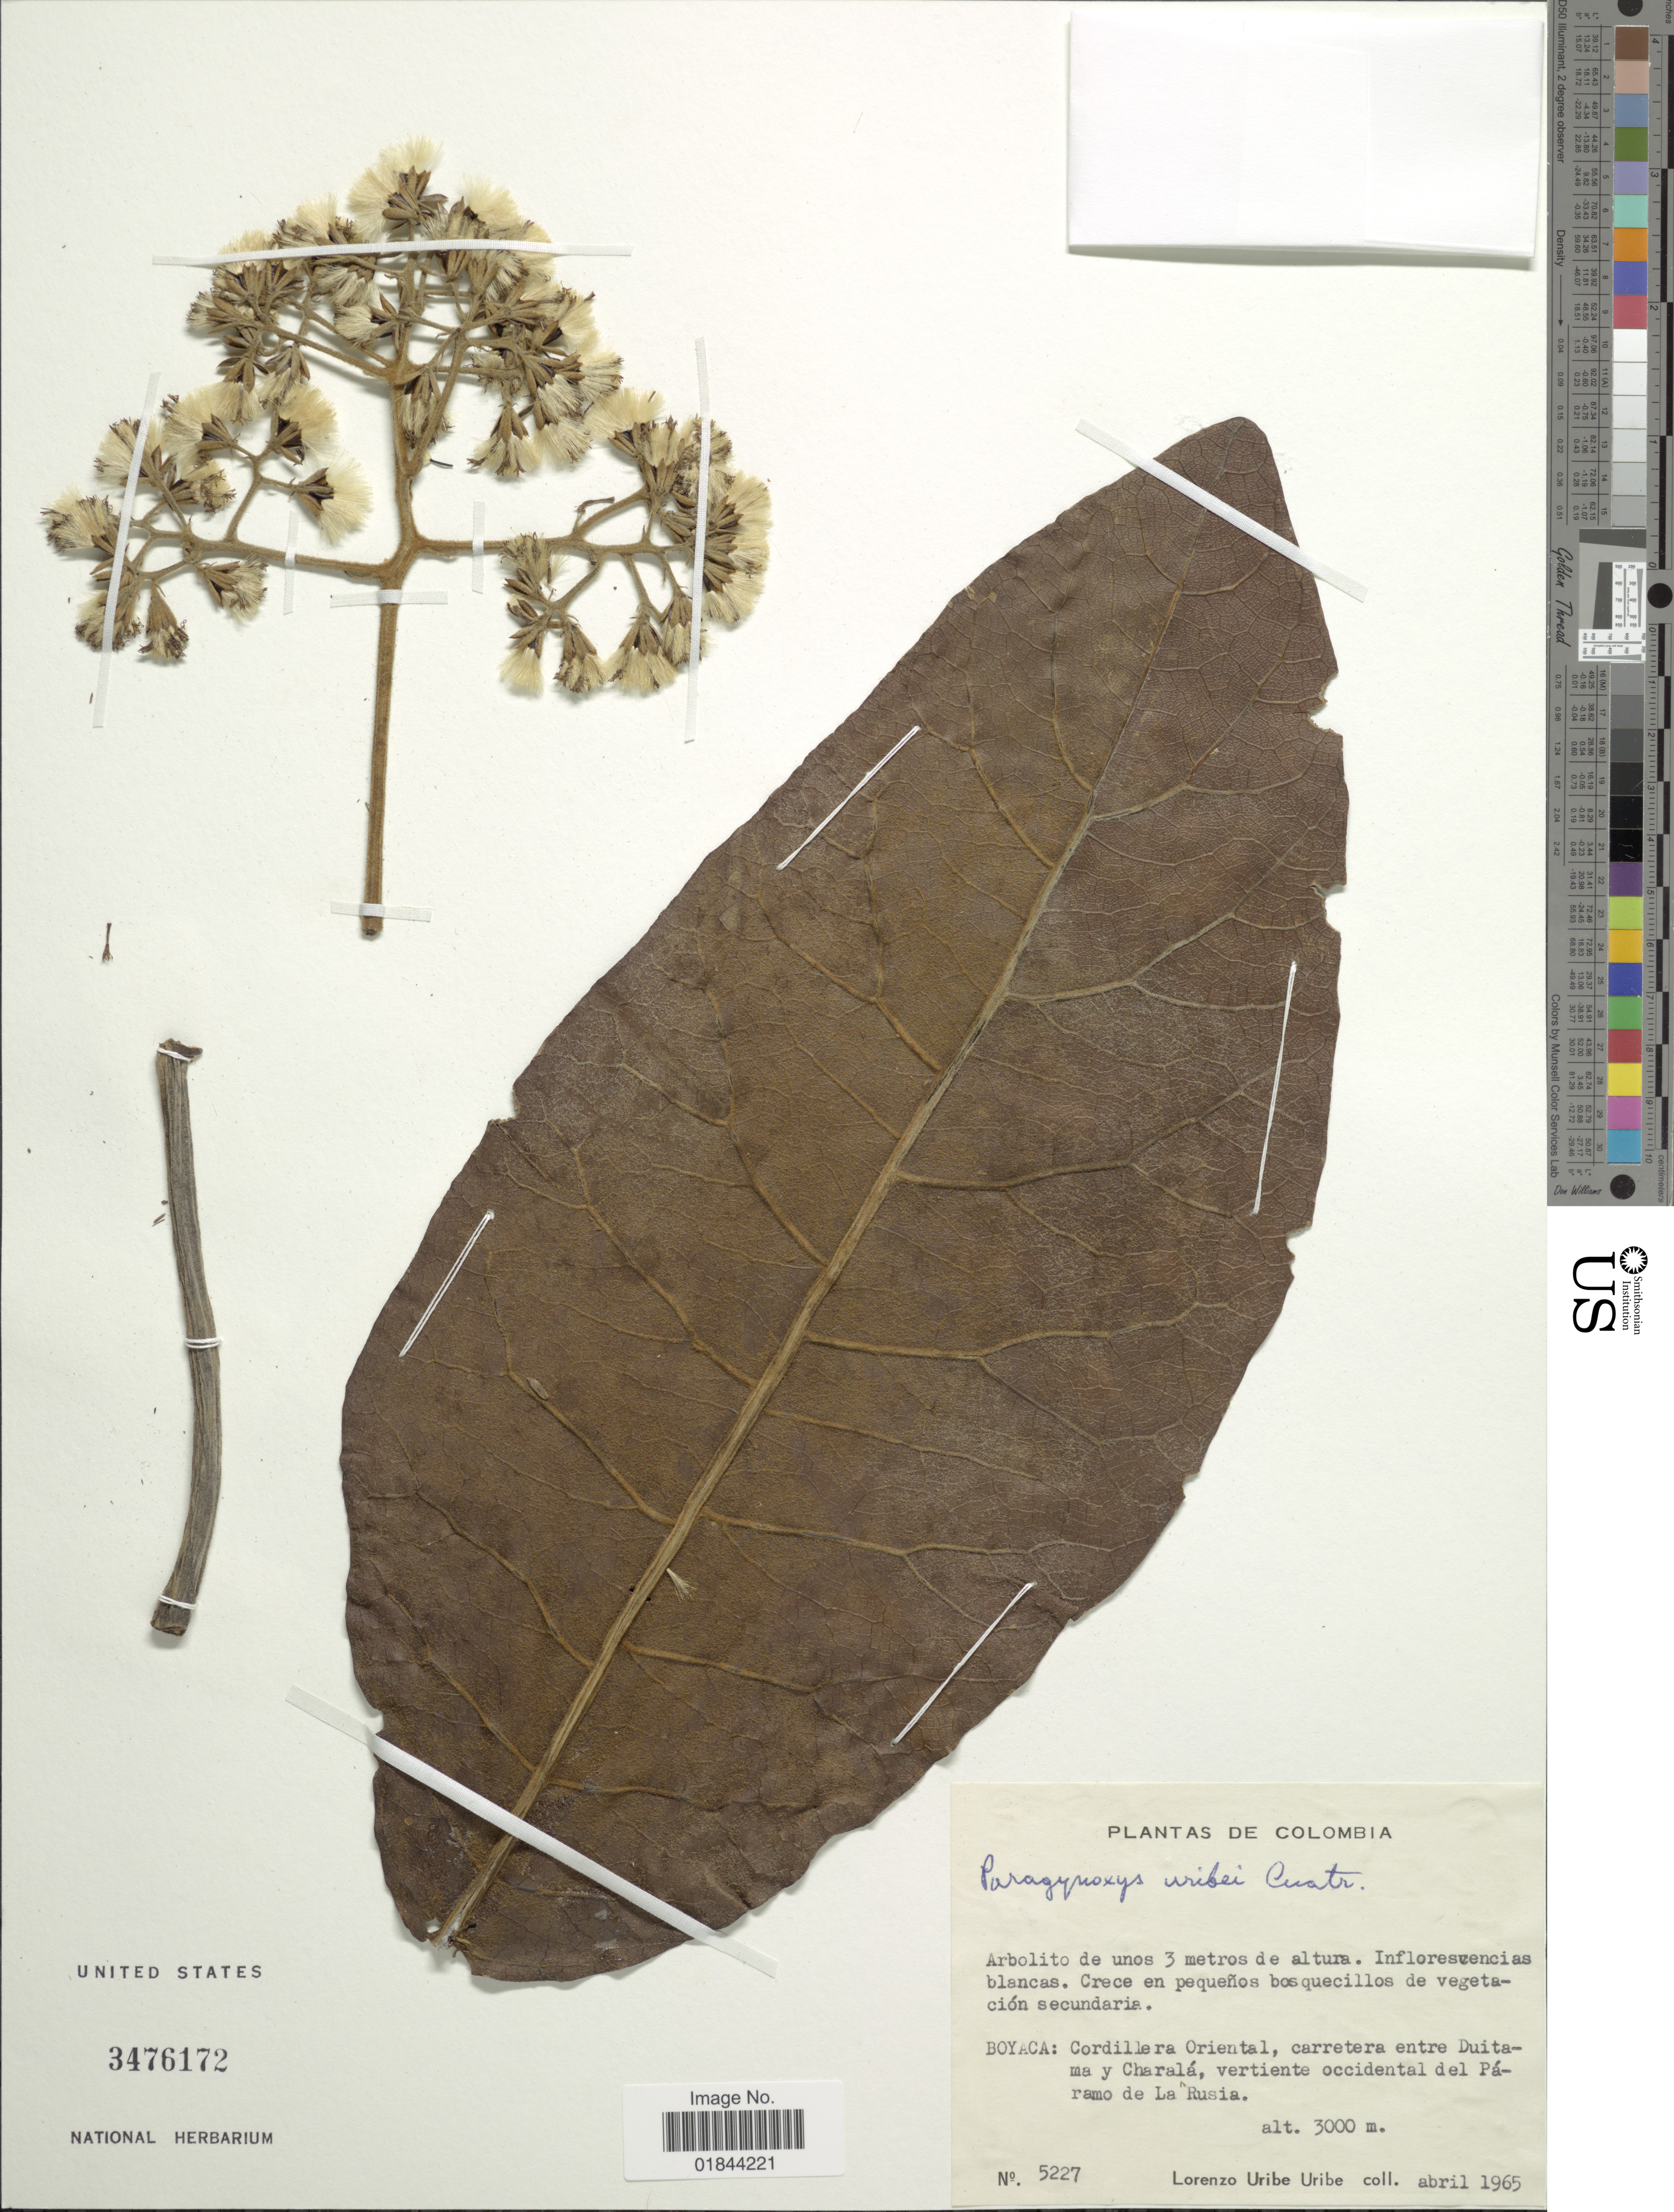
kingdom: Plantae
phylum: Tracheophyta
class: Magnoliopsida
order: Asterales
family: Asteraceae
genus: Paragynoxys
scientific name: Paragynoxys uribei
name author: Cuatrec.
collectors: L. Uribe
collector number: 5227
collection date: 1965-04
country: Colombia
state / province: Boyacá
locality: Cordillera Oriental, carretera entre Duitama y Charala, vertiente occidental del Paramo de L Rusia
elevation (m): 3000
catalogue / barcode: US 3476172